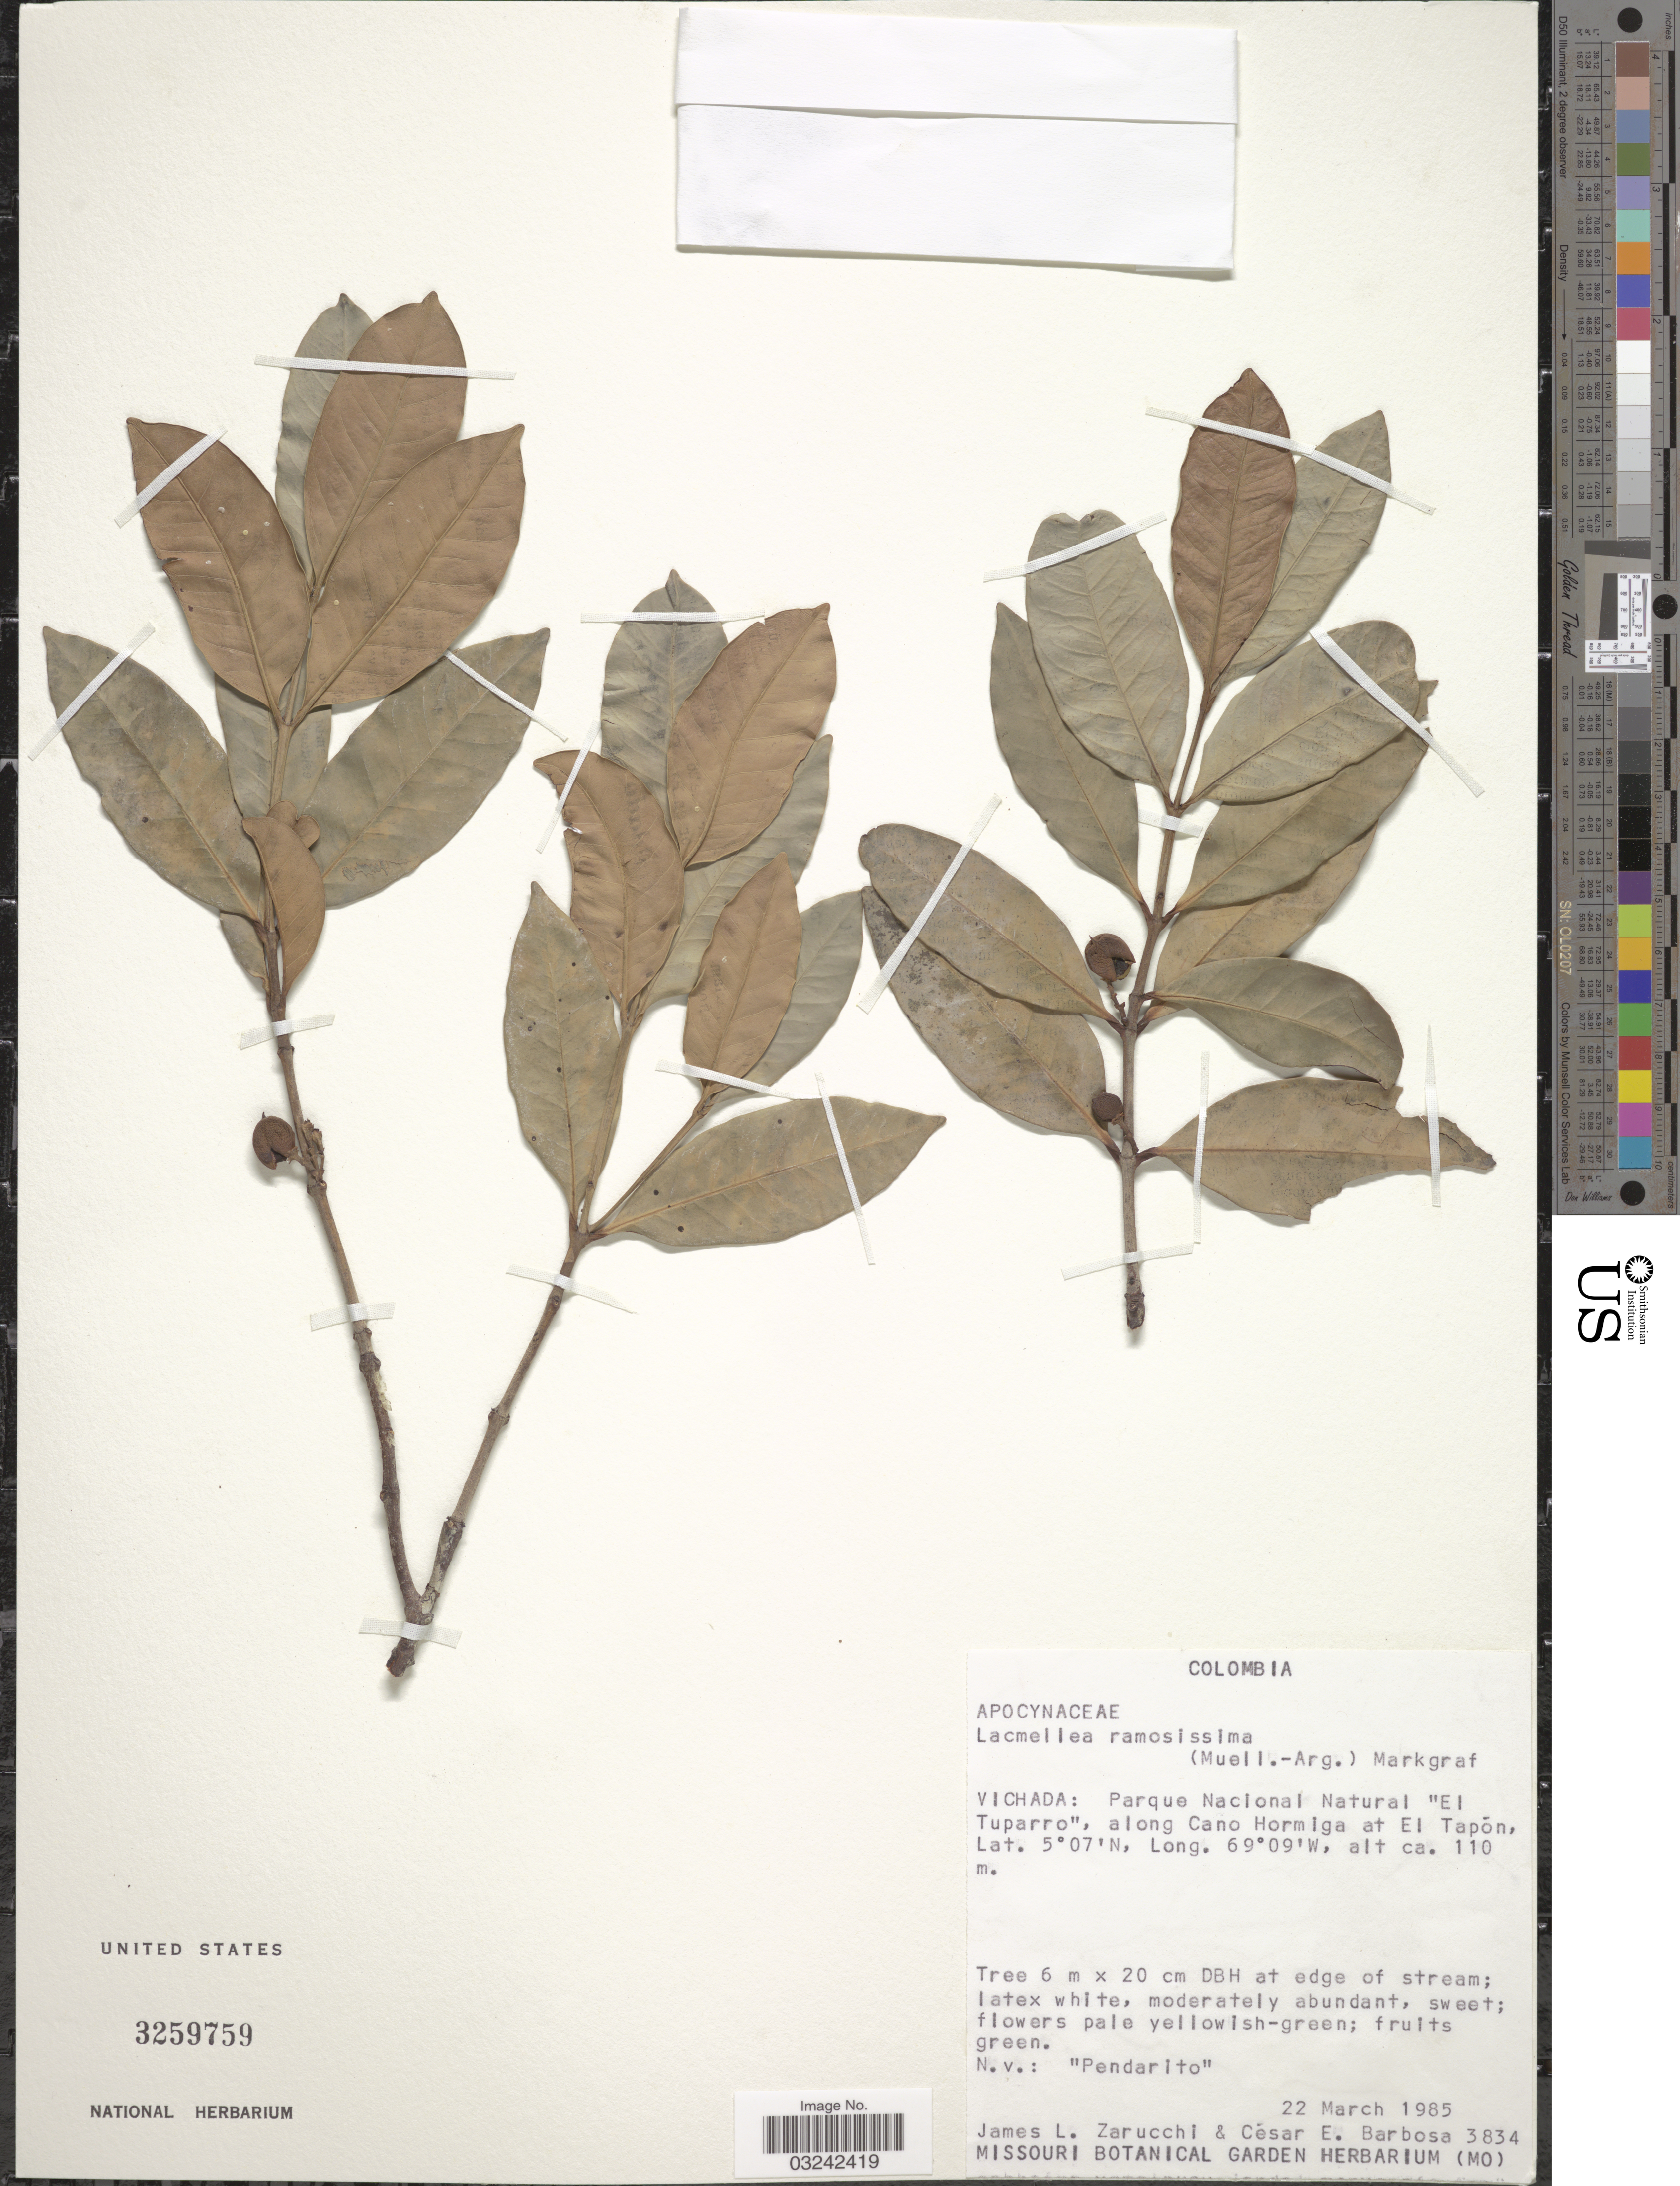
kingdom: Plantae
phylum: Tracheophyta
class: Magnoliopsida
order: Gentianales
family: Apocynaceae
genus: Lacmellea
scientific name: Lacmellea ramosissima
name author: (Müll. Arg.) Markgr.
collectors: J. L. Zarucchi & C. E. Barbosa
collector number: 3834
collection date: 1985-03-22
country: Colombia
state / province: Vichada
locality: Parque Nacional Natural "El Tuparro", along Cano Hormiga at El Tapón.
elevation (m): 110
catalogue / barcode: US 3259759